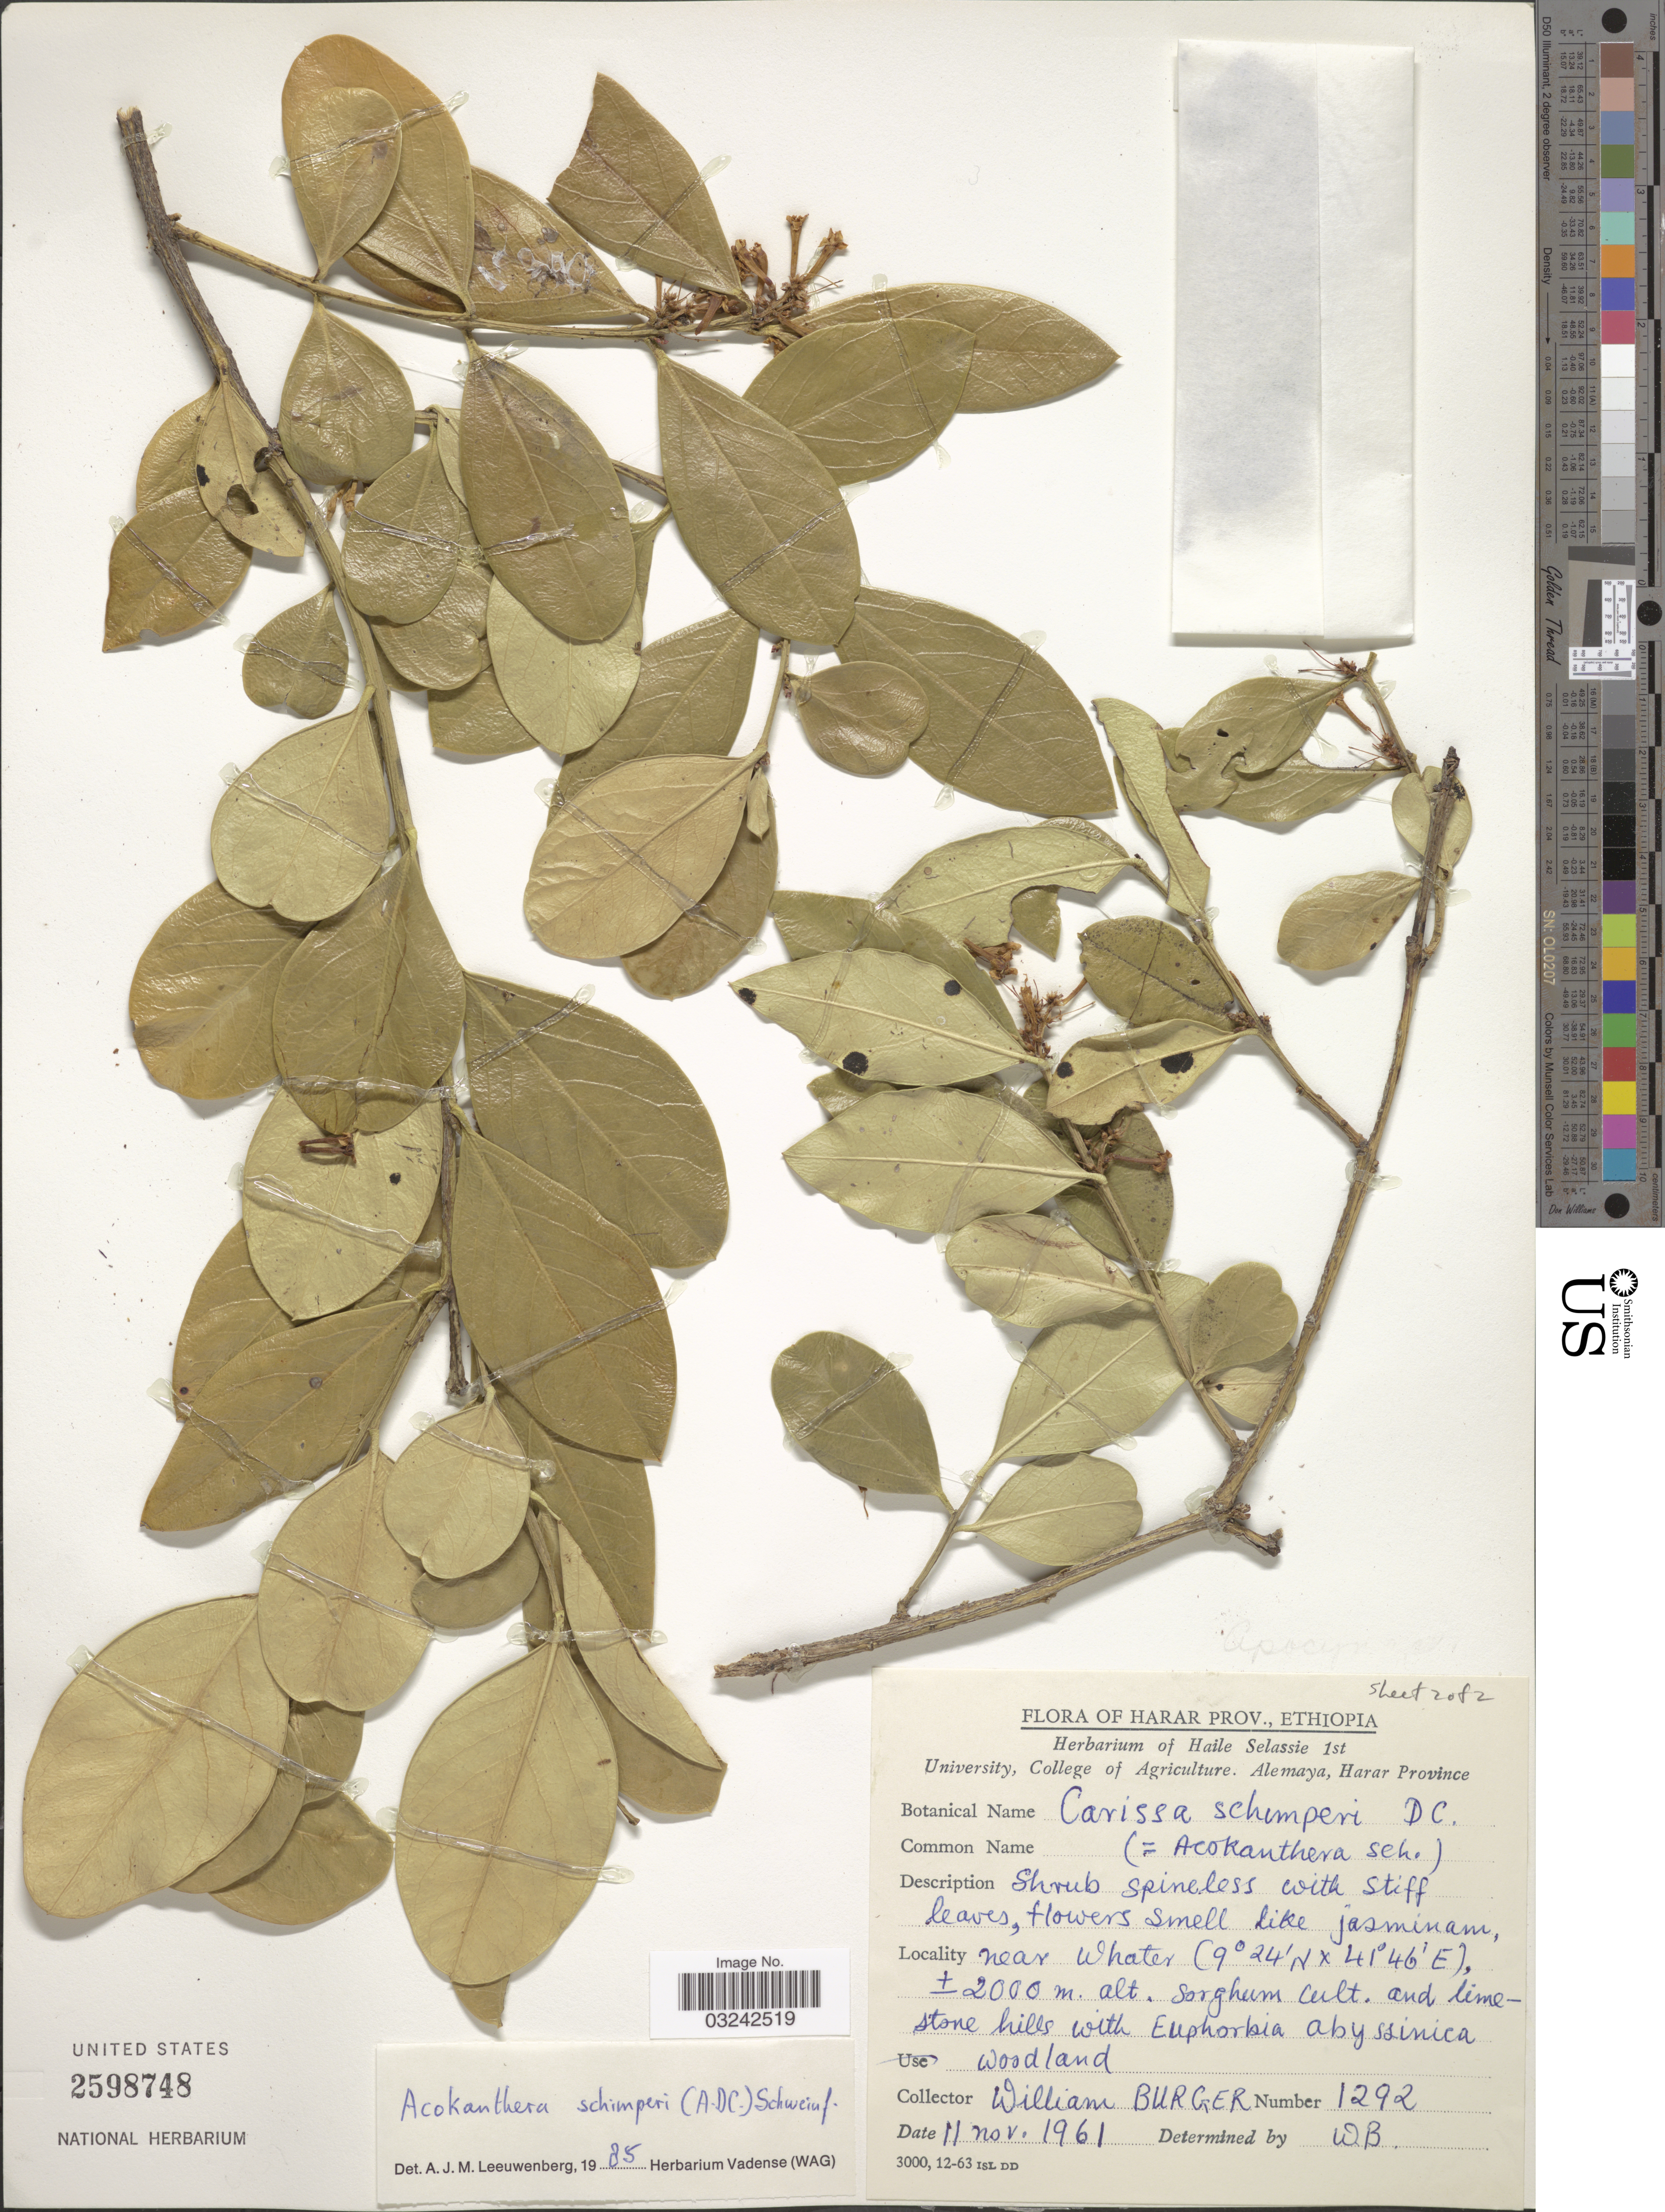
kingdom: Plantae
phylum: Tracheophyta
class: Magnoliopsida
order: Gentianales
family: Apocynaceae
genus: Acokanthera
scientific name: Acokanthera schimperi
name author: (DC.) Schweinf.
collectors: W. Burger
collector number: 1292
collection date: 1961-11-11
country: Ethiopia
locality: Harar Province. Near Whater.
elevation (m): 2000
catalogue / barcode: US 2598748